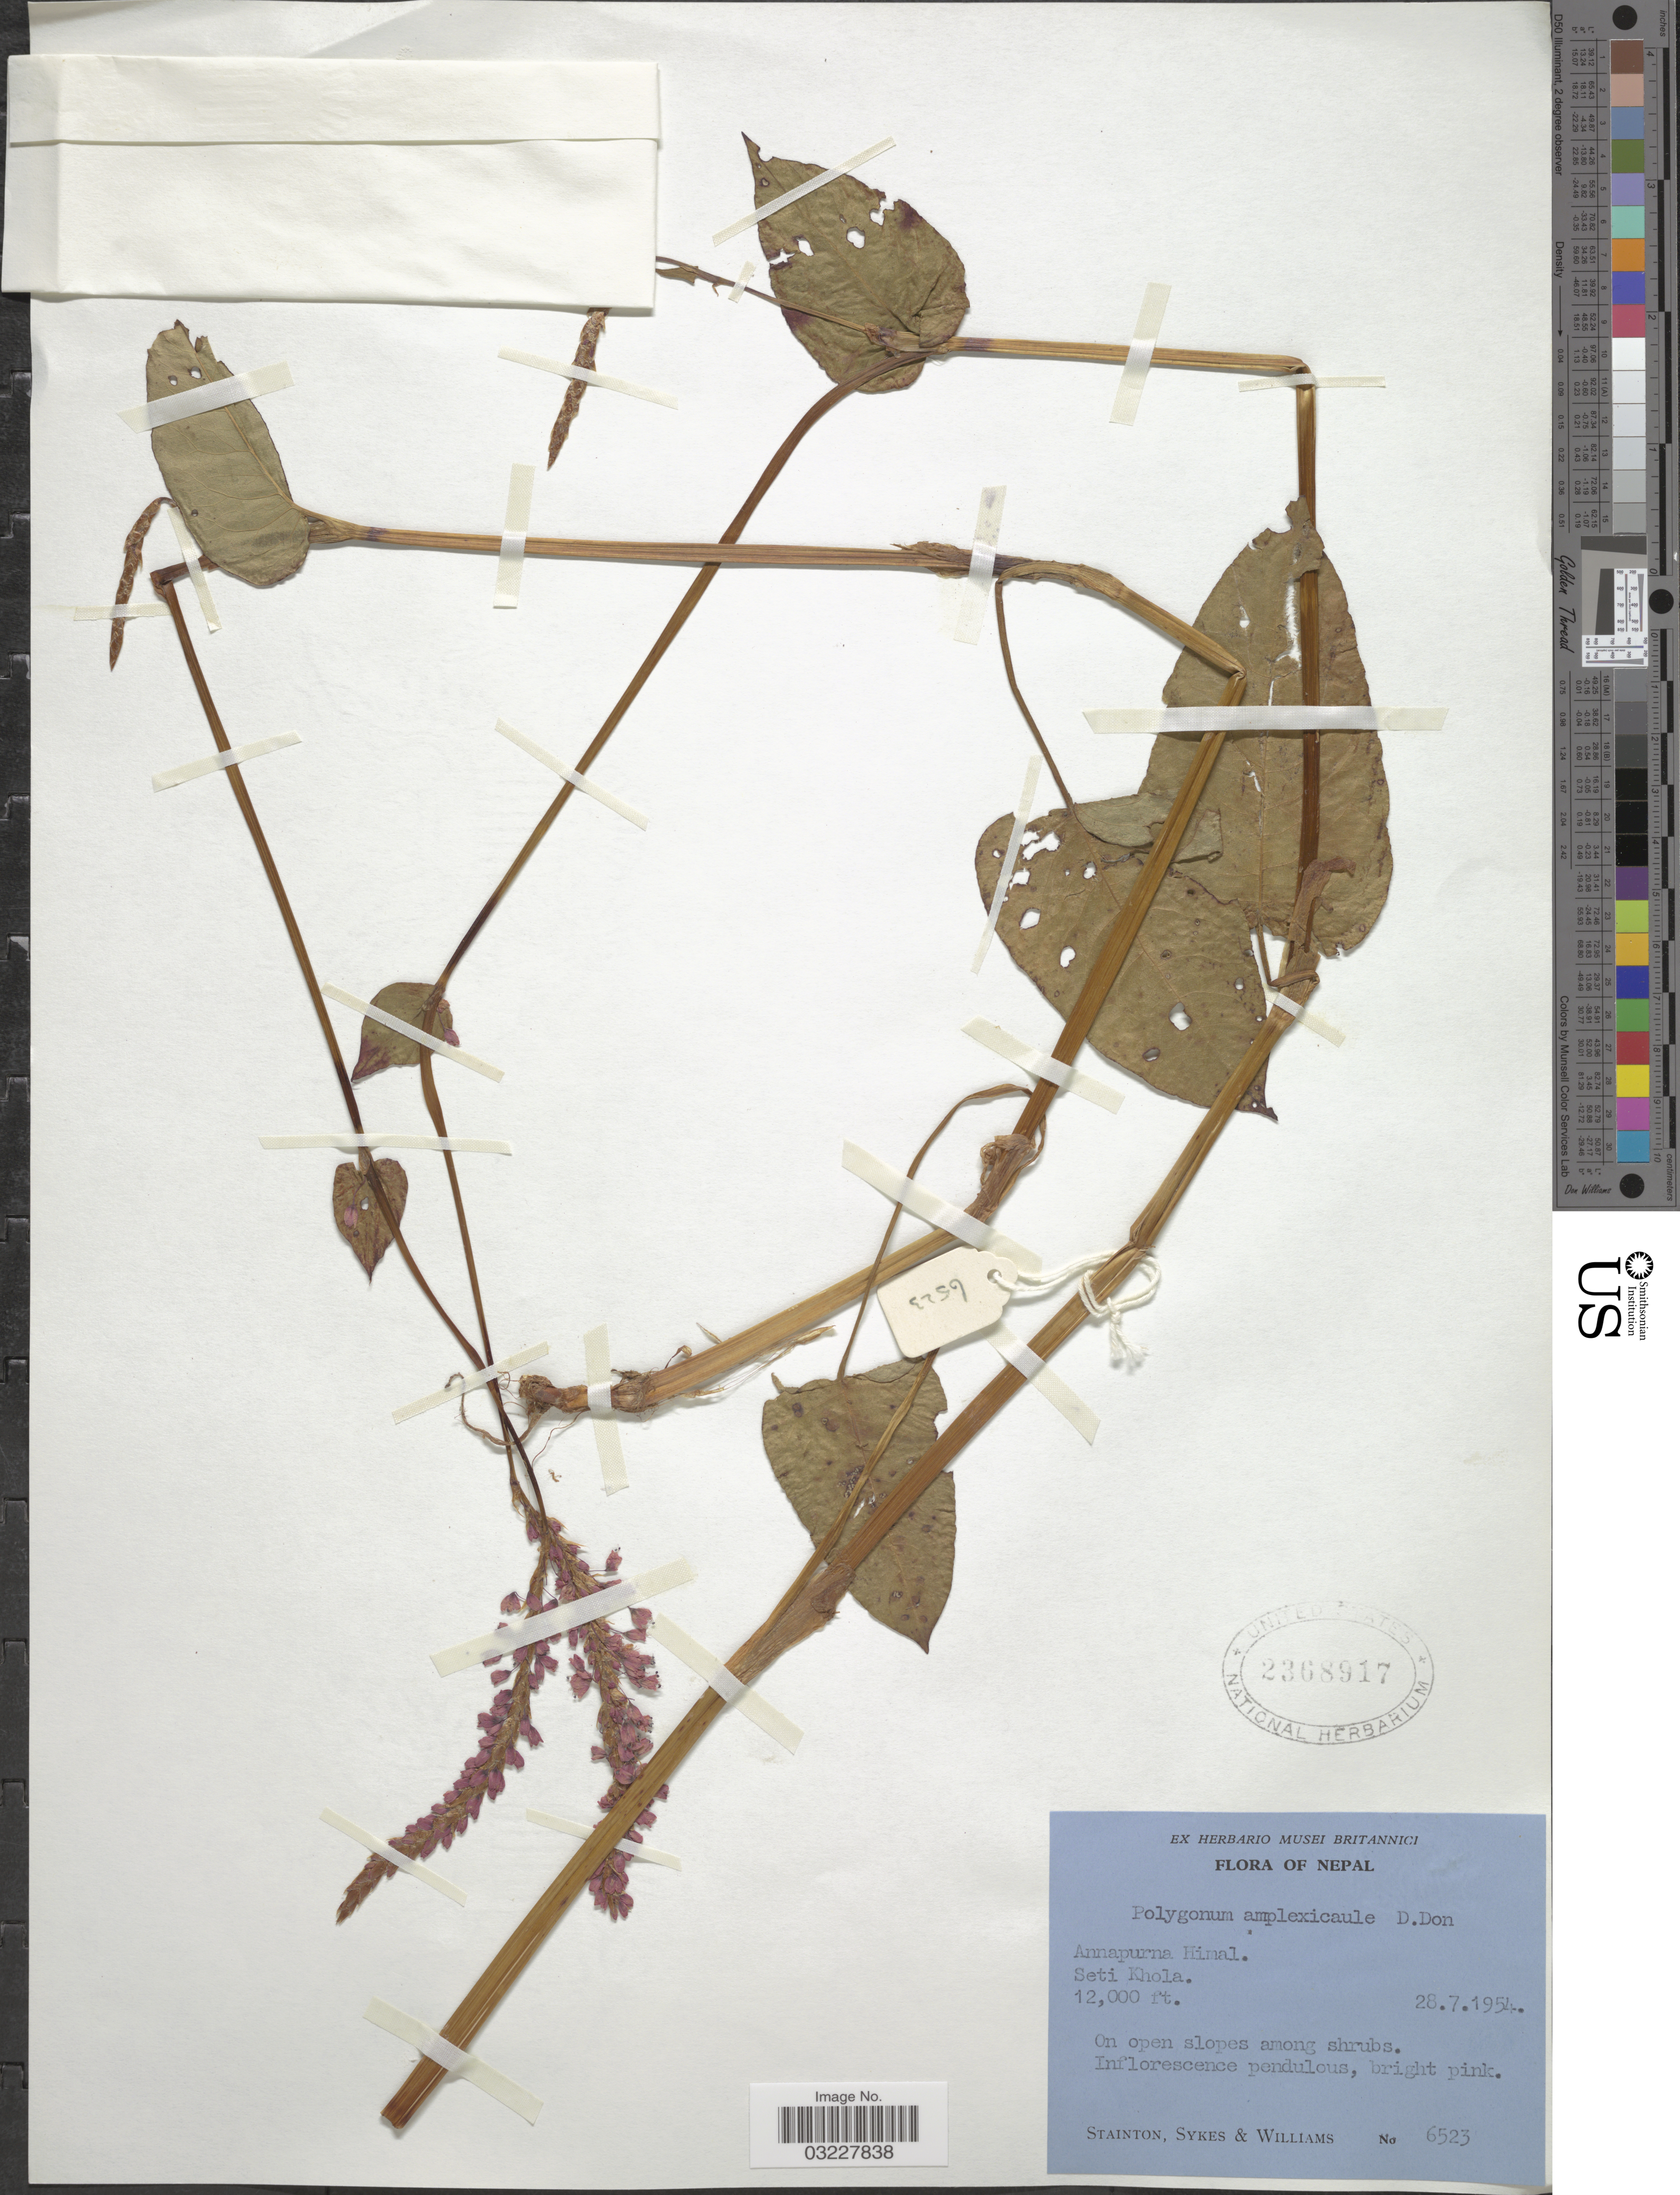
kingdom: Plantae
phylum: Tracheophyta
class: Magnoliopsida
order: Caryophyllales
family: Polygonaceae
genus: Bistorta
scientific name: Bistorta amplexicaulis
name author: (D. Don) Greene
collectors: -. Stainton, Sykes, -- & -- Williams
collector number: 6523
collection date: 1954-07-28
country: Nepal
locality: Annapurna Himal. Seti Khola.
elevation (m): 3658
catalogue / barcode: US 2368917